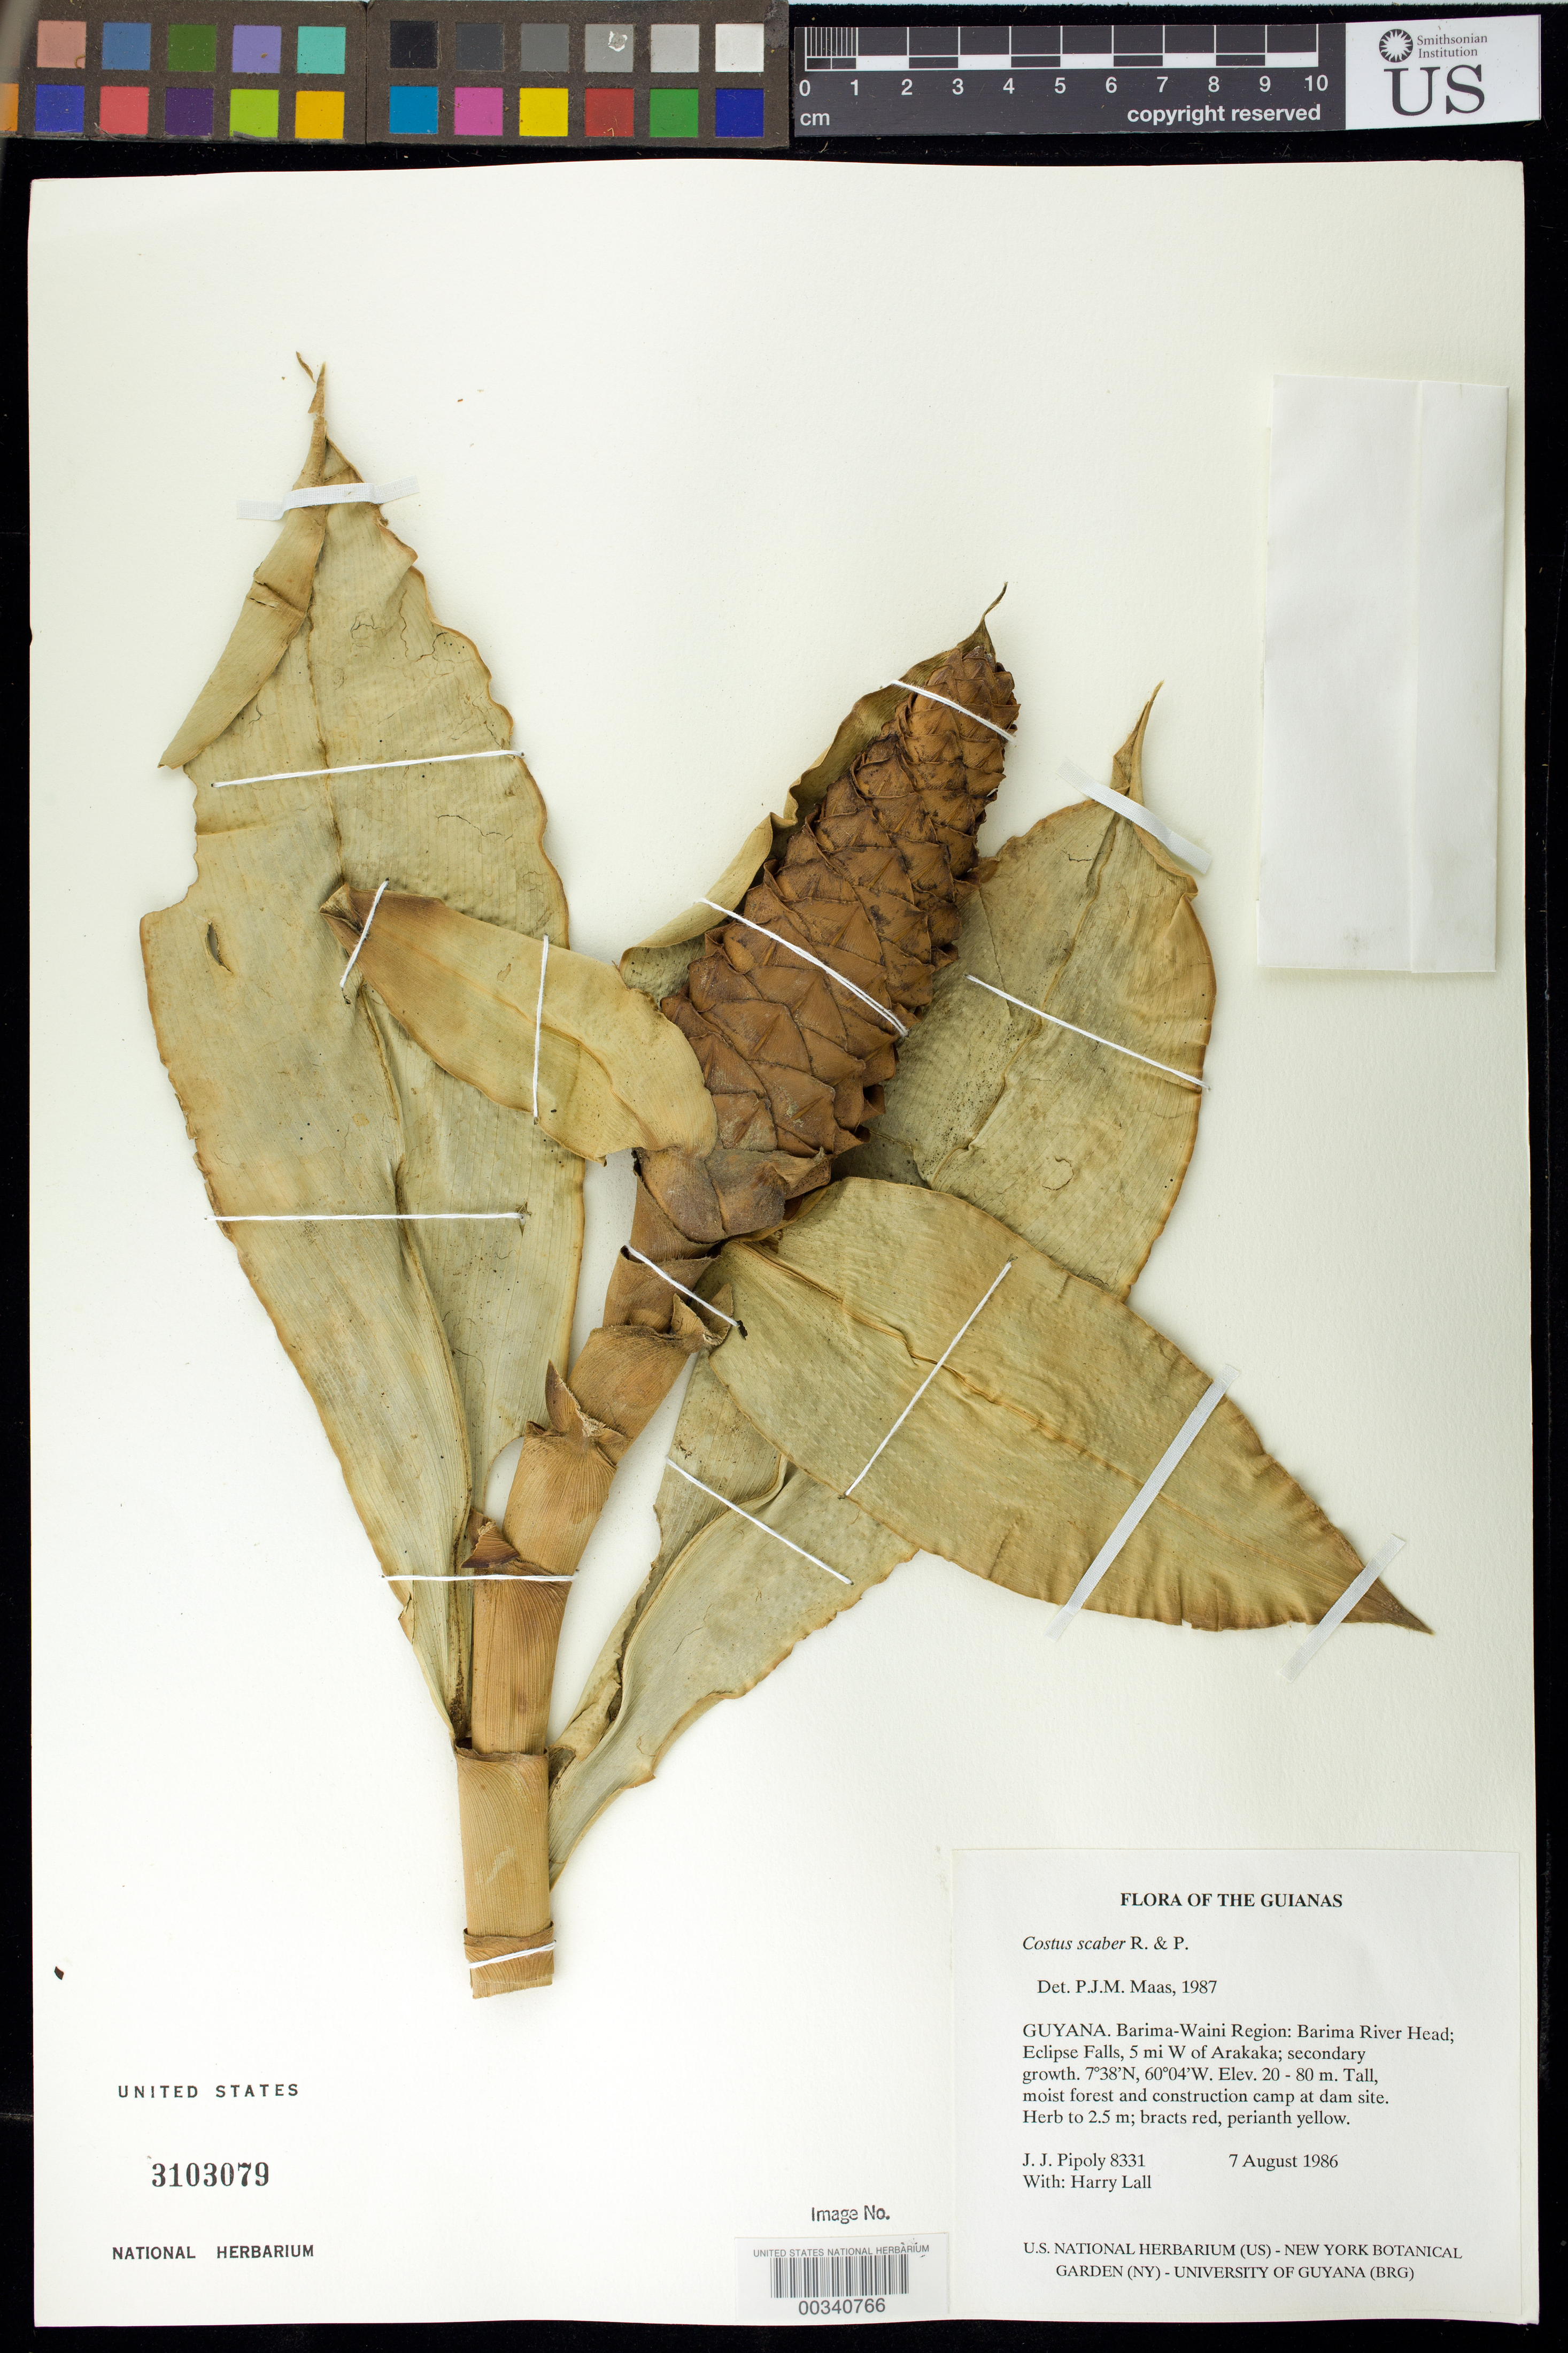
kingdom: Plantae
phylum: Tracheophyta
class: Liliopsida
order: Zingiberales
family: Costaceae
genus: Costus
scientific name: Costus scaber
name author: Ruiz & Pav.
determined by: Maas, Paul J. M.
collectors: J. J. Pipoly & H. Lall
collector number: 8331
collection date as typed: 07 Aug 1986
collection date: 1986-08-07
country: Guyana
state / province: Barima-Waini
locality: Barima river hear; eclipse falls, 5 mi w of arakaka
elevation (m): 20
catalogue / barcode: US 3103079